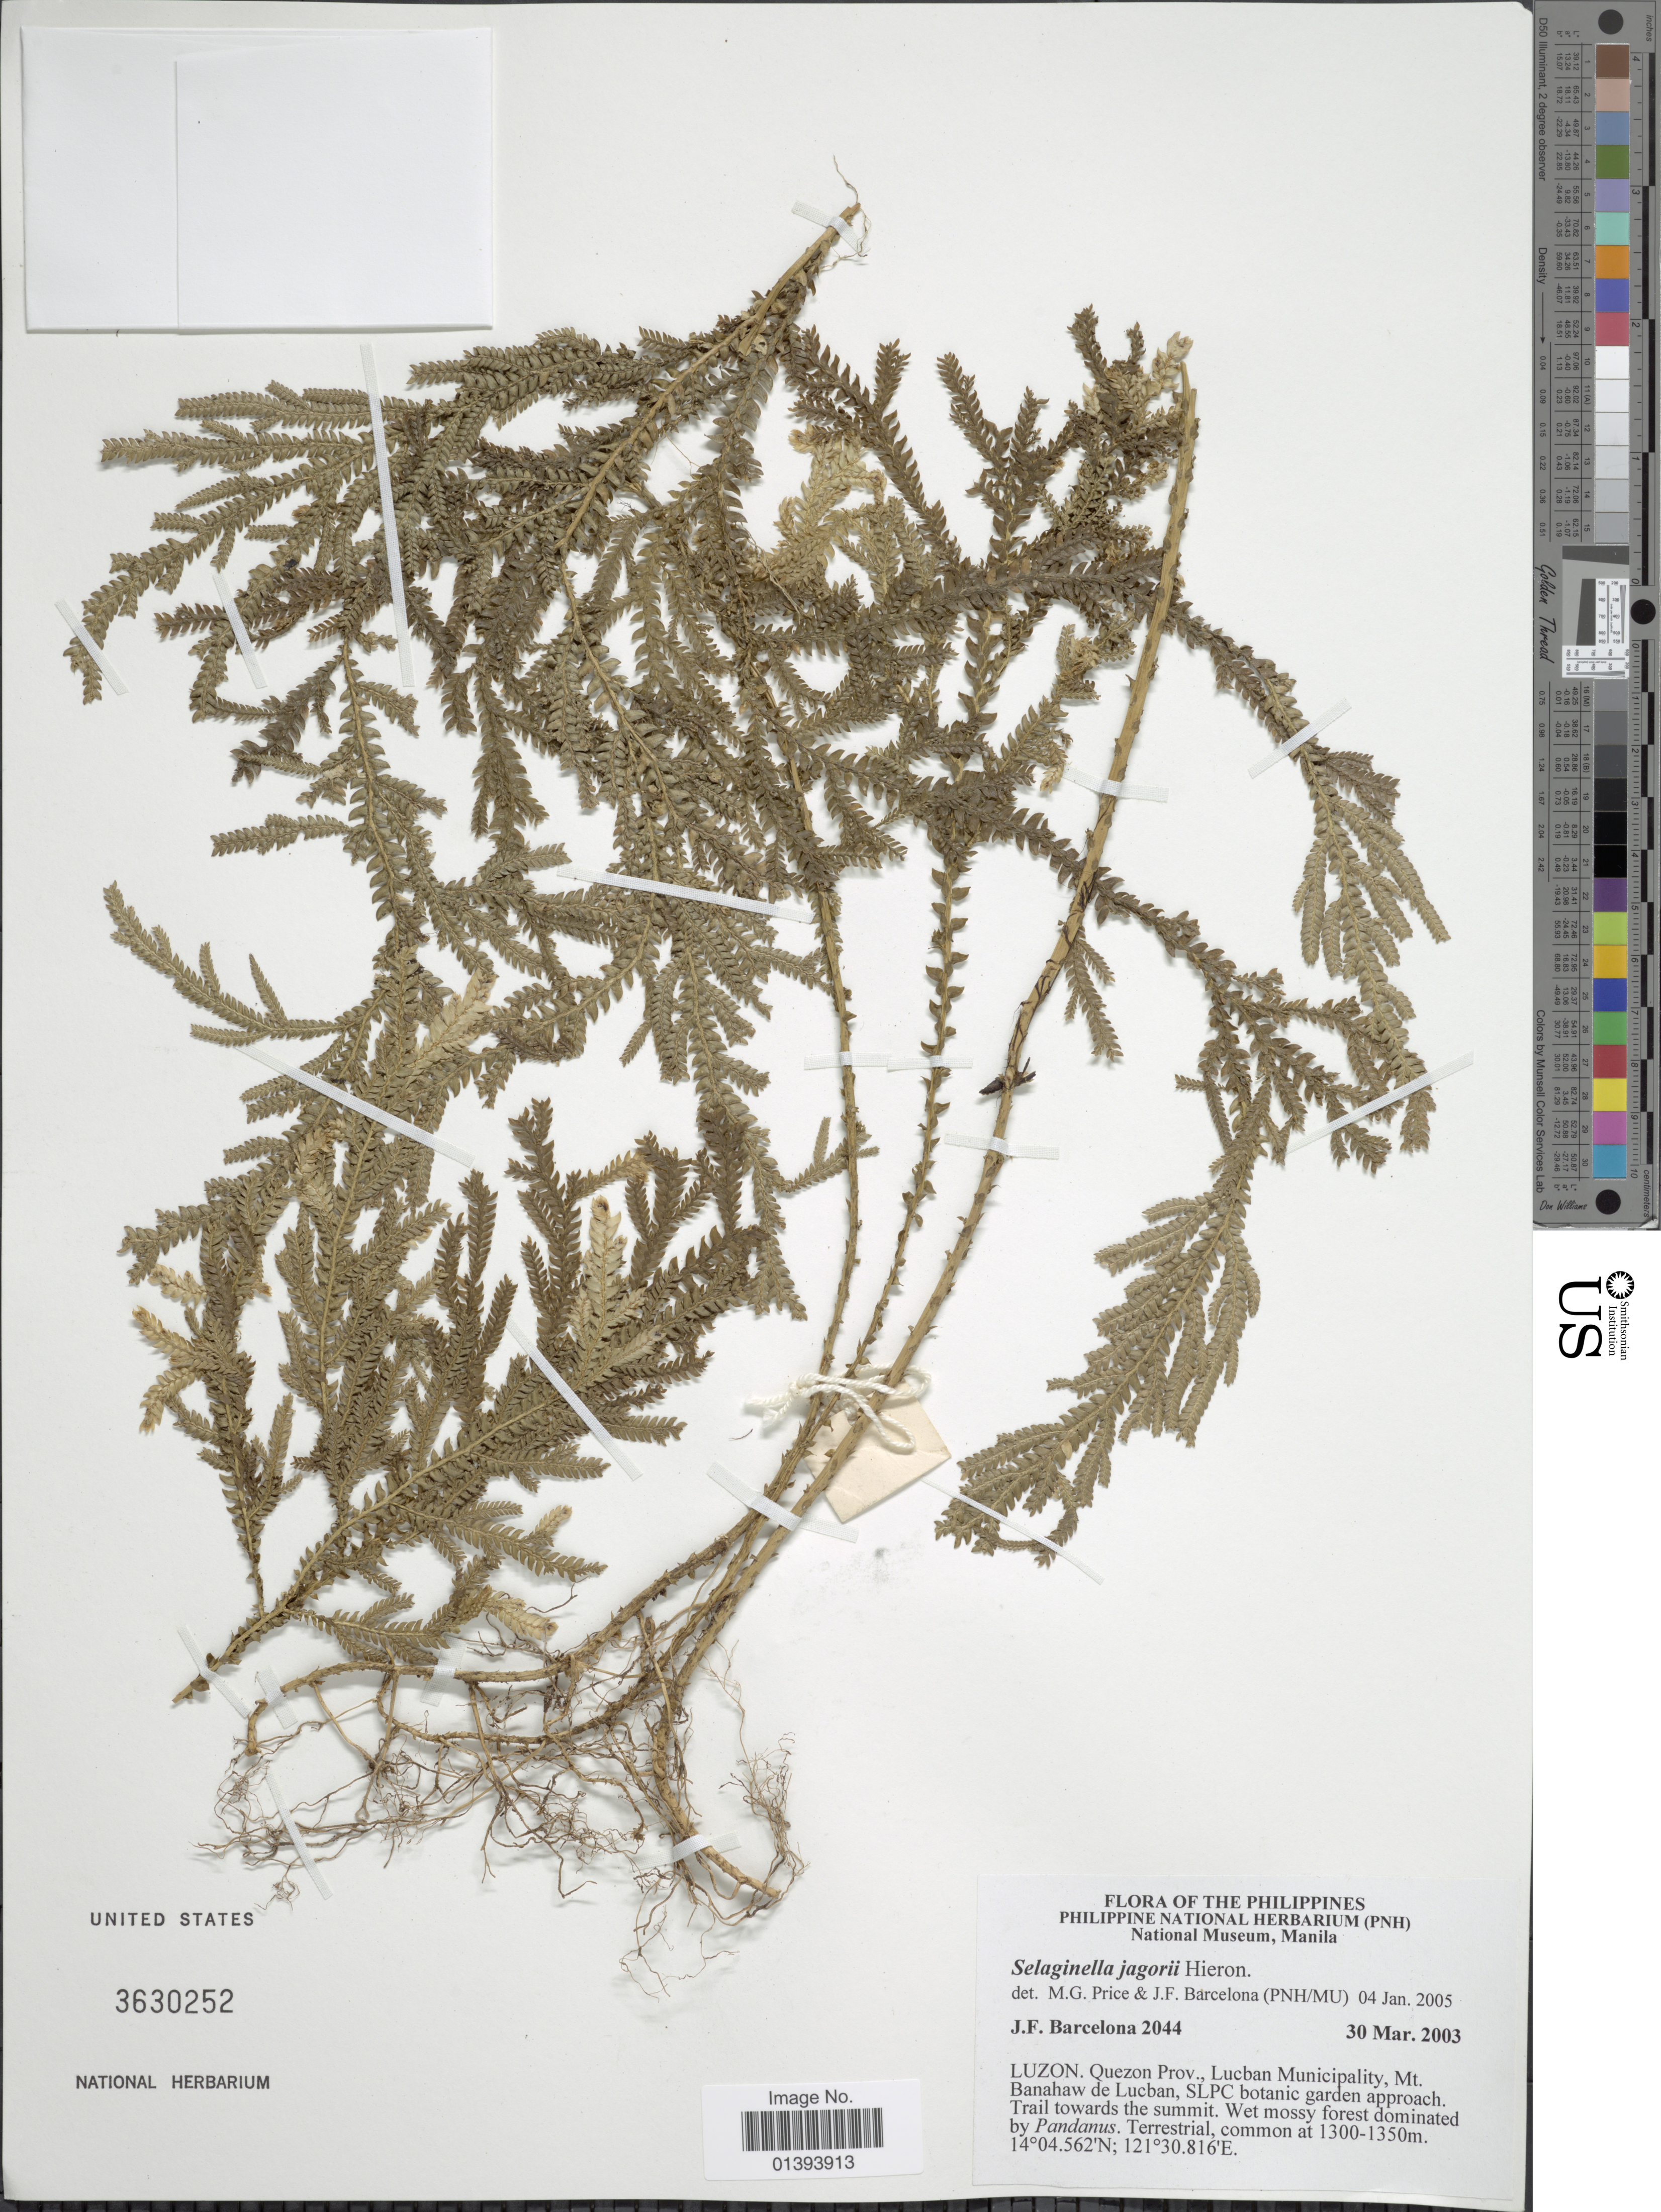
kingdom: Plantae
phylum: Tracheophyta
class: Lycopodiopsida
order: Selaginellales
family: Selaginellaceae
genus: Selaginella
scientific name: Selaginella jagorii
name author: Warb.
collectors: J. F. Barcelona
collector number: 2044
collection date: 2003-03-30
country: Philippines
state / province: Central Luzon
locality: Luzon, Quezon Prov., Lucban Municipality, Mt. Banahaw de Lucban, SLPC botanic garden approach, trail towards the summit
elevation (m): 1300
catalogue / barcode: US 3630252